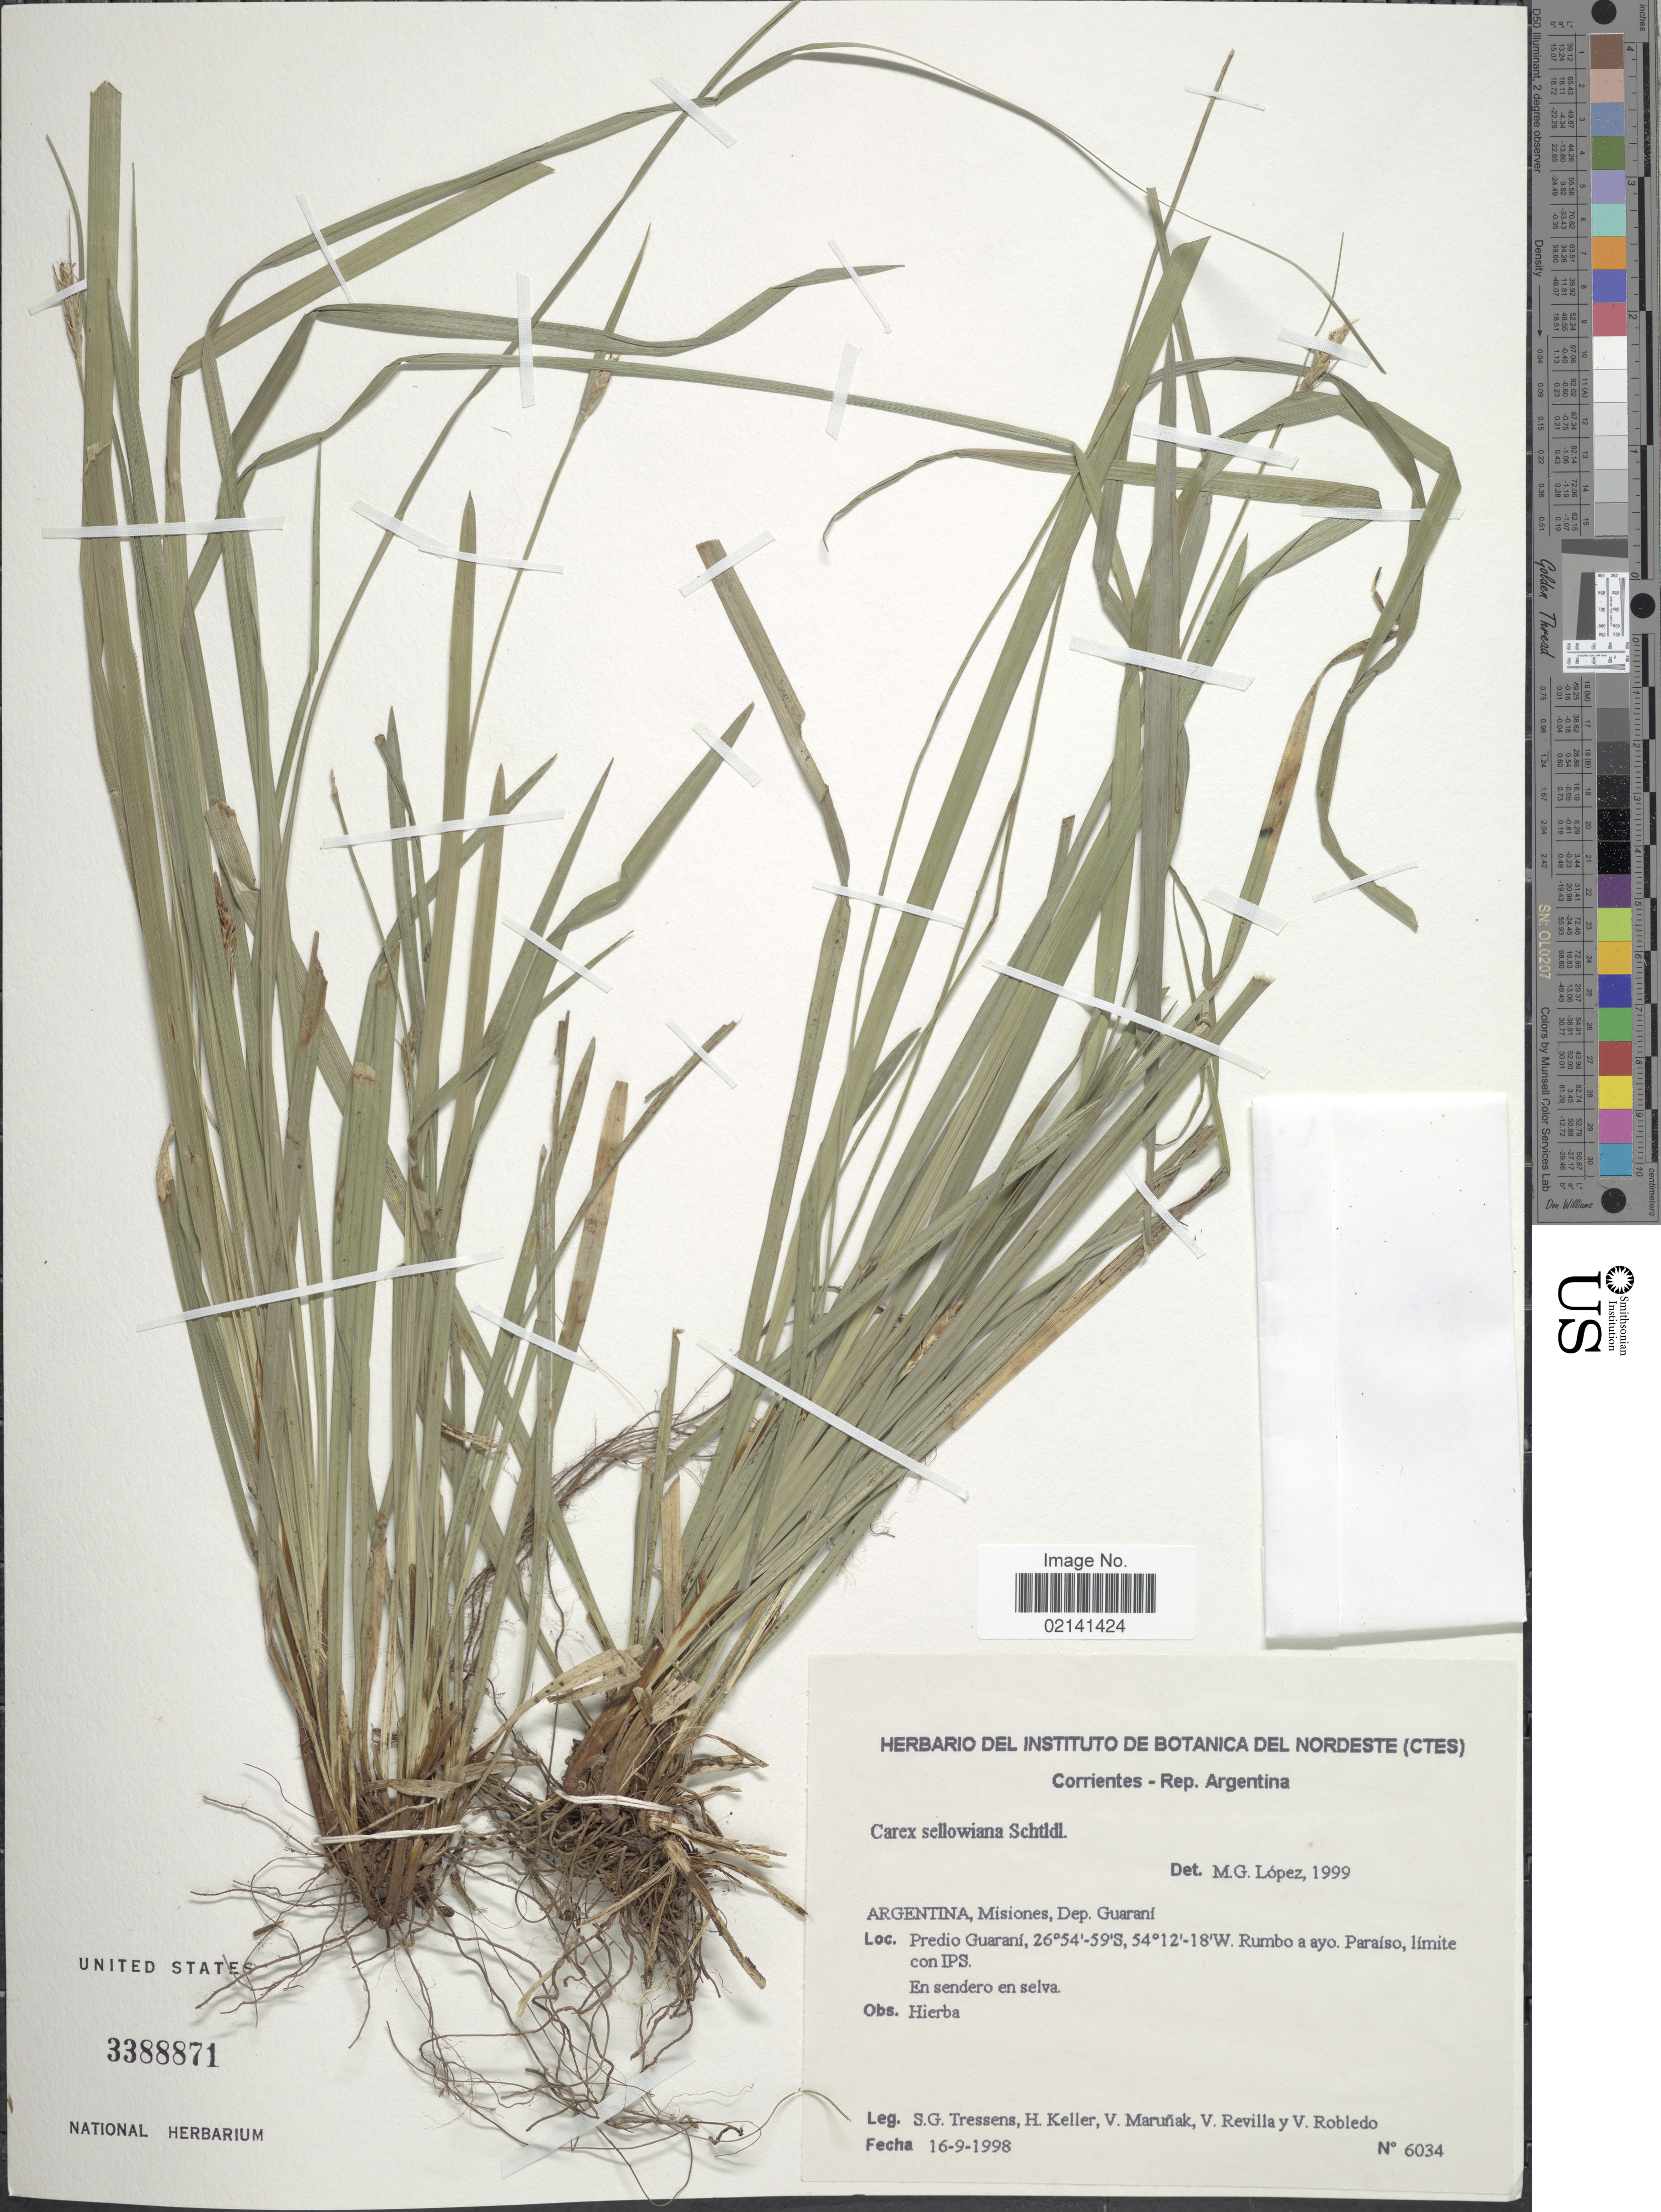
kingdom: Plantae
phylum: Tracheophyta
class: Liliopsida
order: Poales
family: Cyperaceae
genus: Carex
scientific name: Carex sellowiana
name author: Schltdl.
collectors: S. Tressens, H. Keller, V. Maruñak, V. Revilla & V. Robledo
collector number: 6034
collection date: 1998-09-16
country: Argentina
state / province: Corrientes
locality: Corrientes - Rep. Argentina. Argentina, Misiones, Dep. Guarani. Predio Guarani, Rumbo a ayo, Paraiso, limite con IPS.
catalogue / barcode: US 3388871